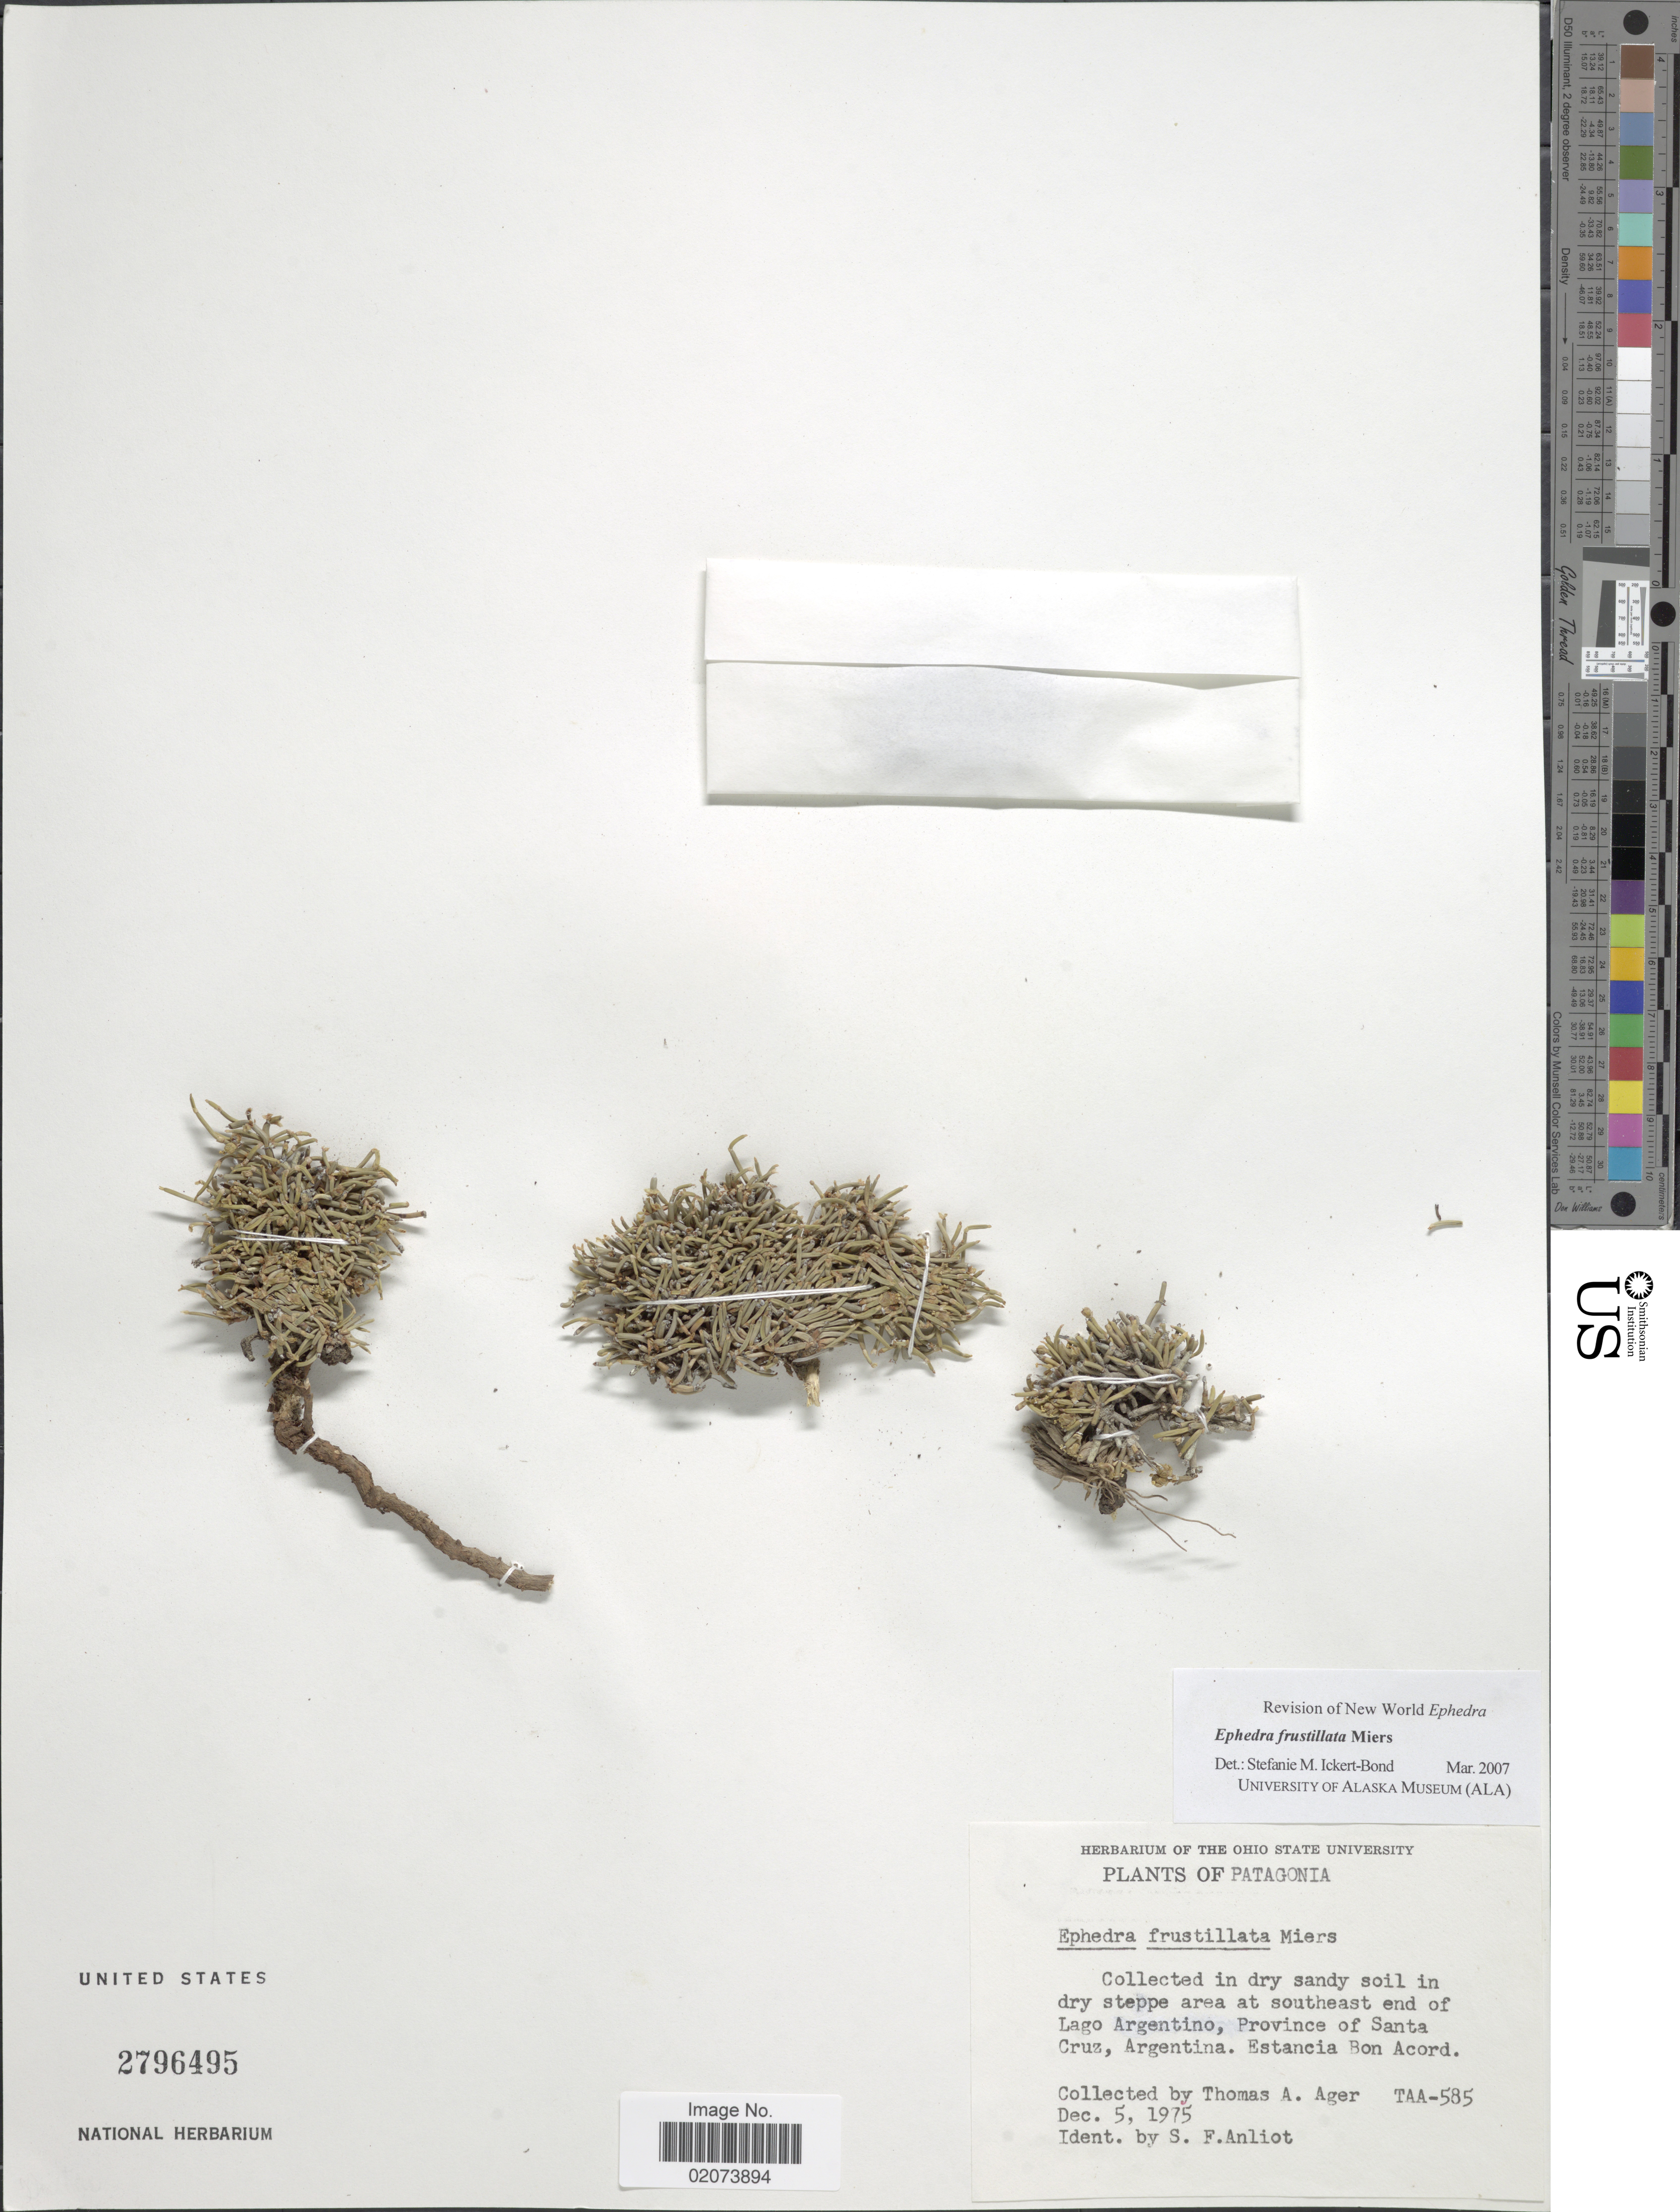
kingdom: Plantae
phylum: Tracheophyta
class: Gnetopsida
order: Ephedrales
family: Ephedraceae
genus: Ephedra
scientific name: Ephedra frustillata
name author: Miers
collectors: T. A. Ager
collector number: TAA-585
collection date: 1975-12-05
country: Argentina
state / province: Santa Cruz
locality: Area at southeast end of Lago Argentino, Province of Santa Cruz, Argentina, Estancia Bon Acord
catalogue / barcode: US 2796495